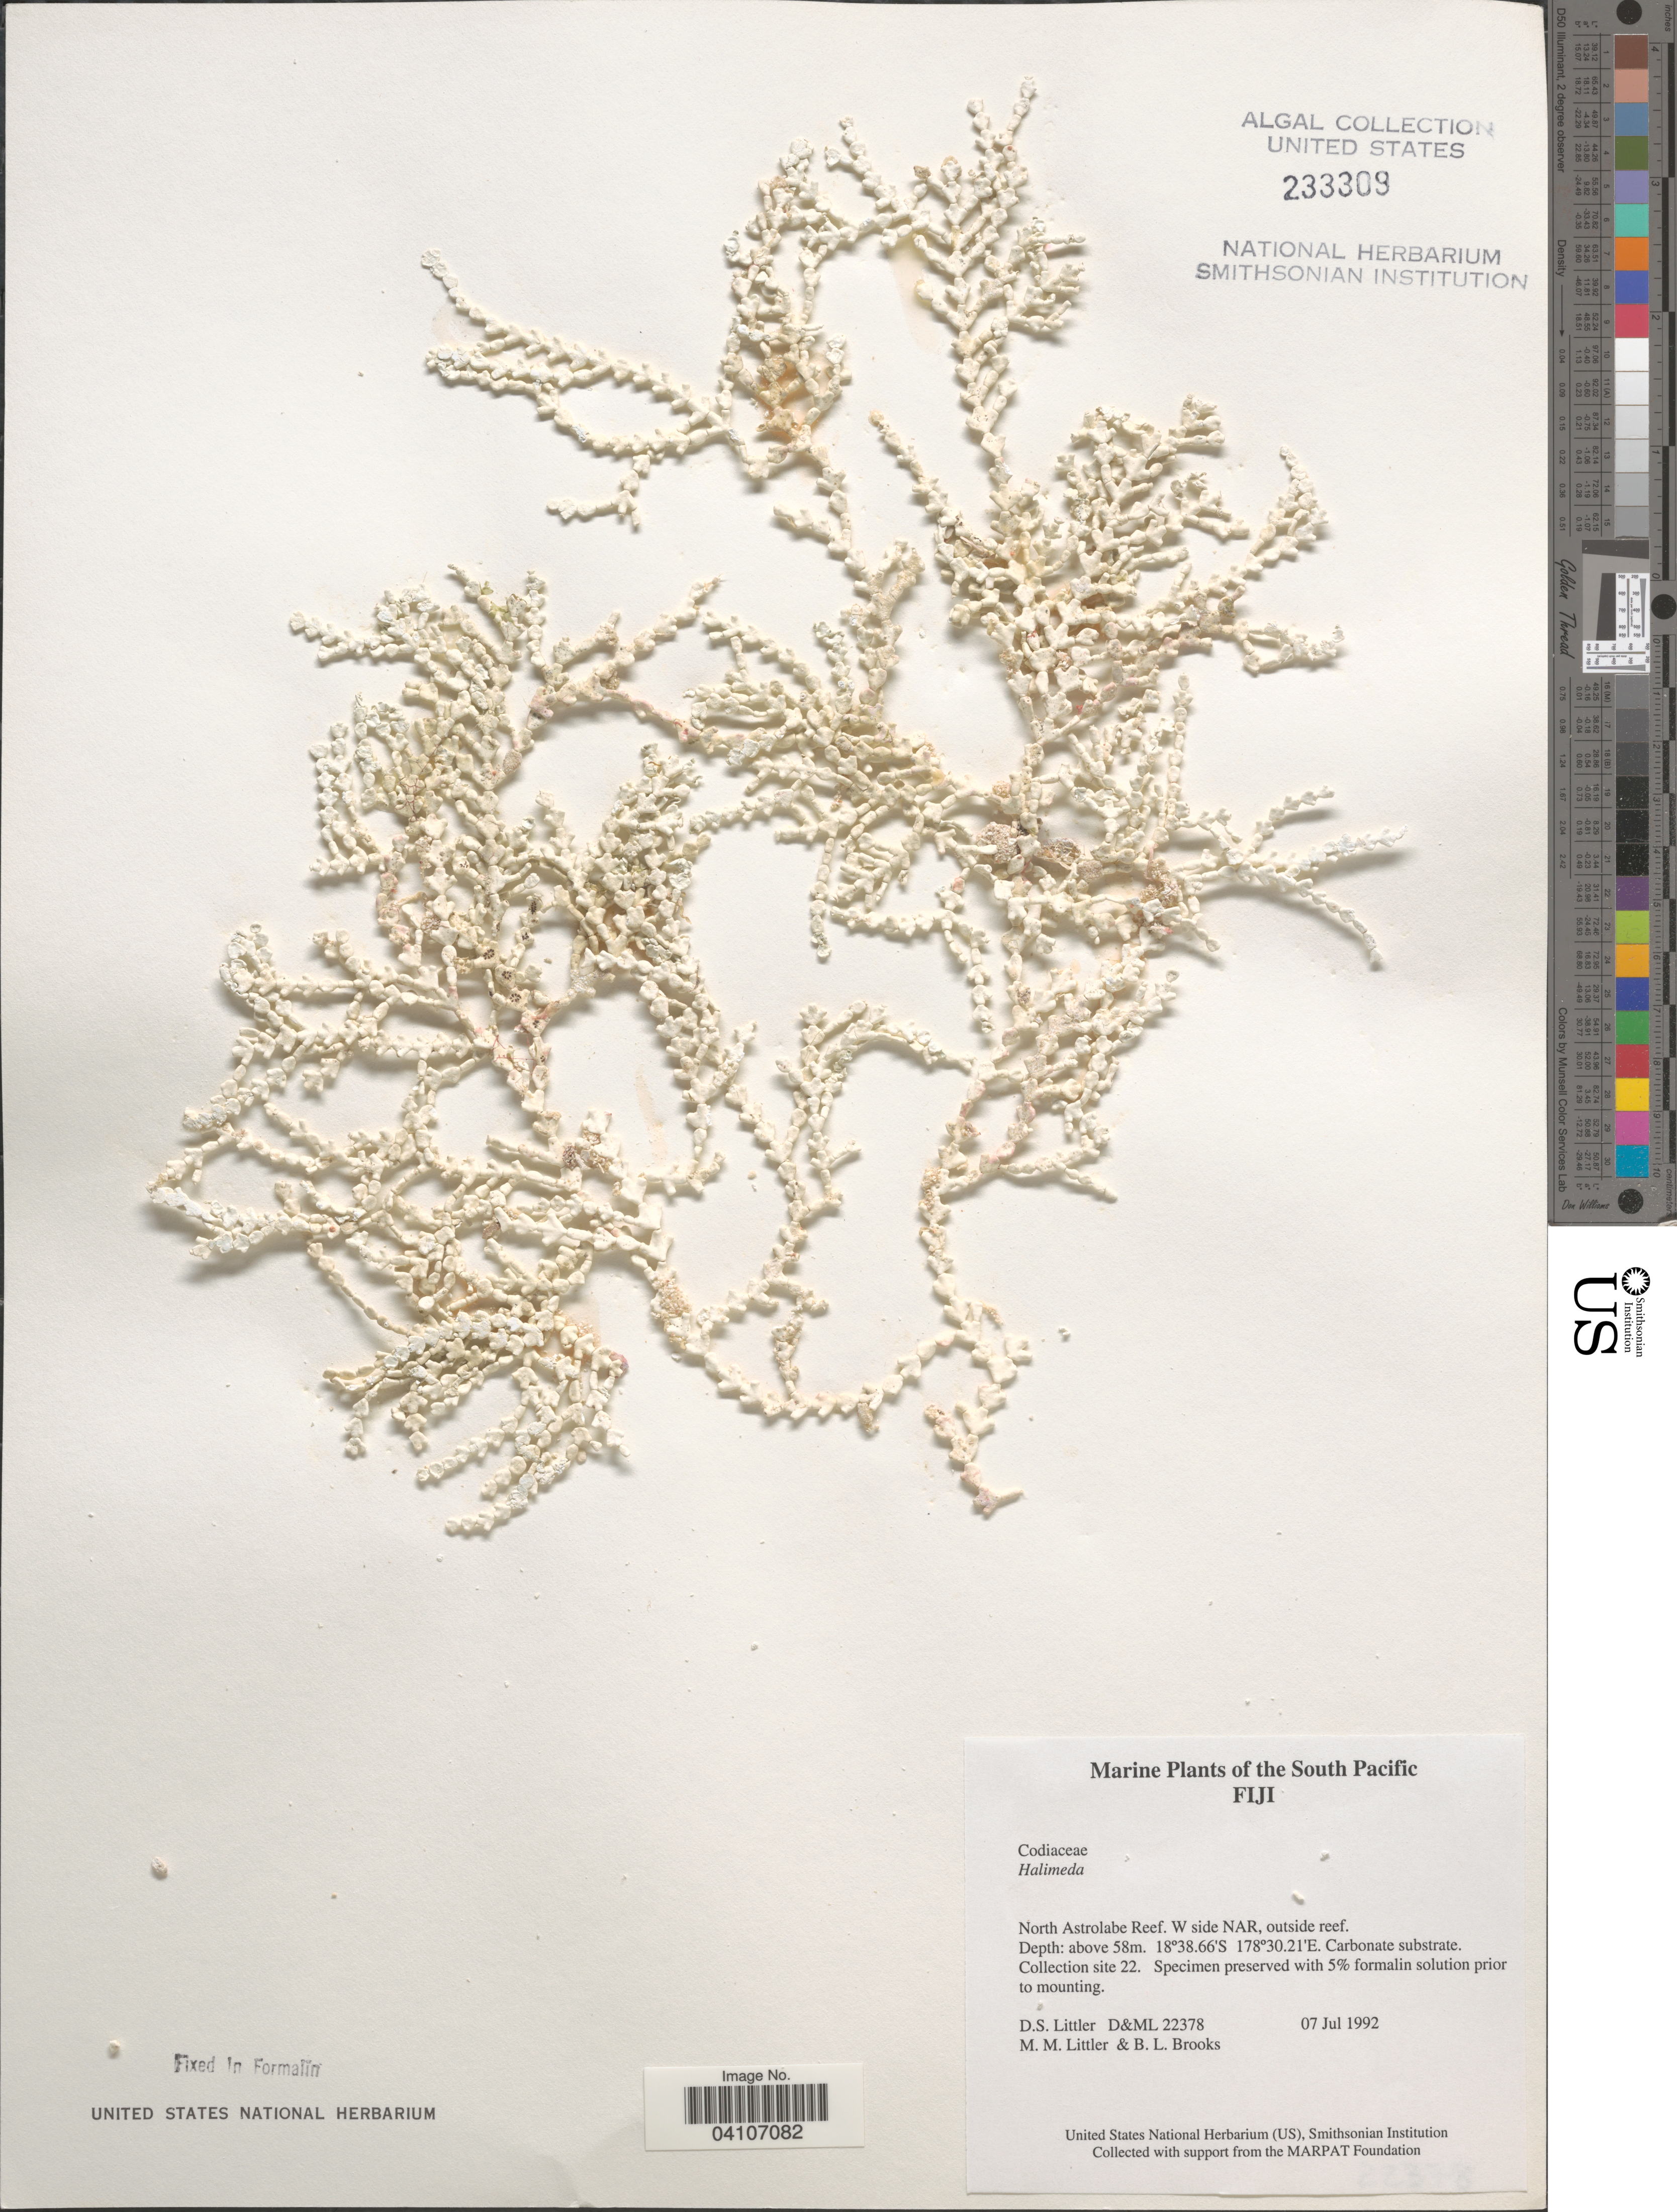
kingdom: Plantae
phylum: Chlorophyta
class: Ulvophyceae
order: Bryopsidales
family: Halimedaceae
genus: Halimeda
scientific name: Halimeda sp.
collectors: D. S. Littler & B. Brooks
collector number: D&ML22378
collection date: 1992-07-07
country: Fiji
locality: North Astrolabe Reef. W side NAR, outside reef. Collection site 22.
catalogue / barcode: US 233309